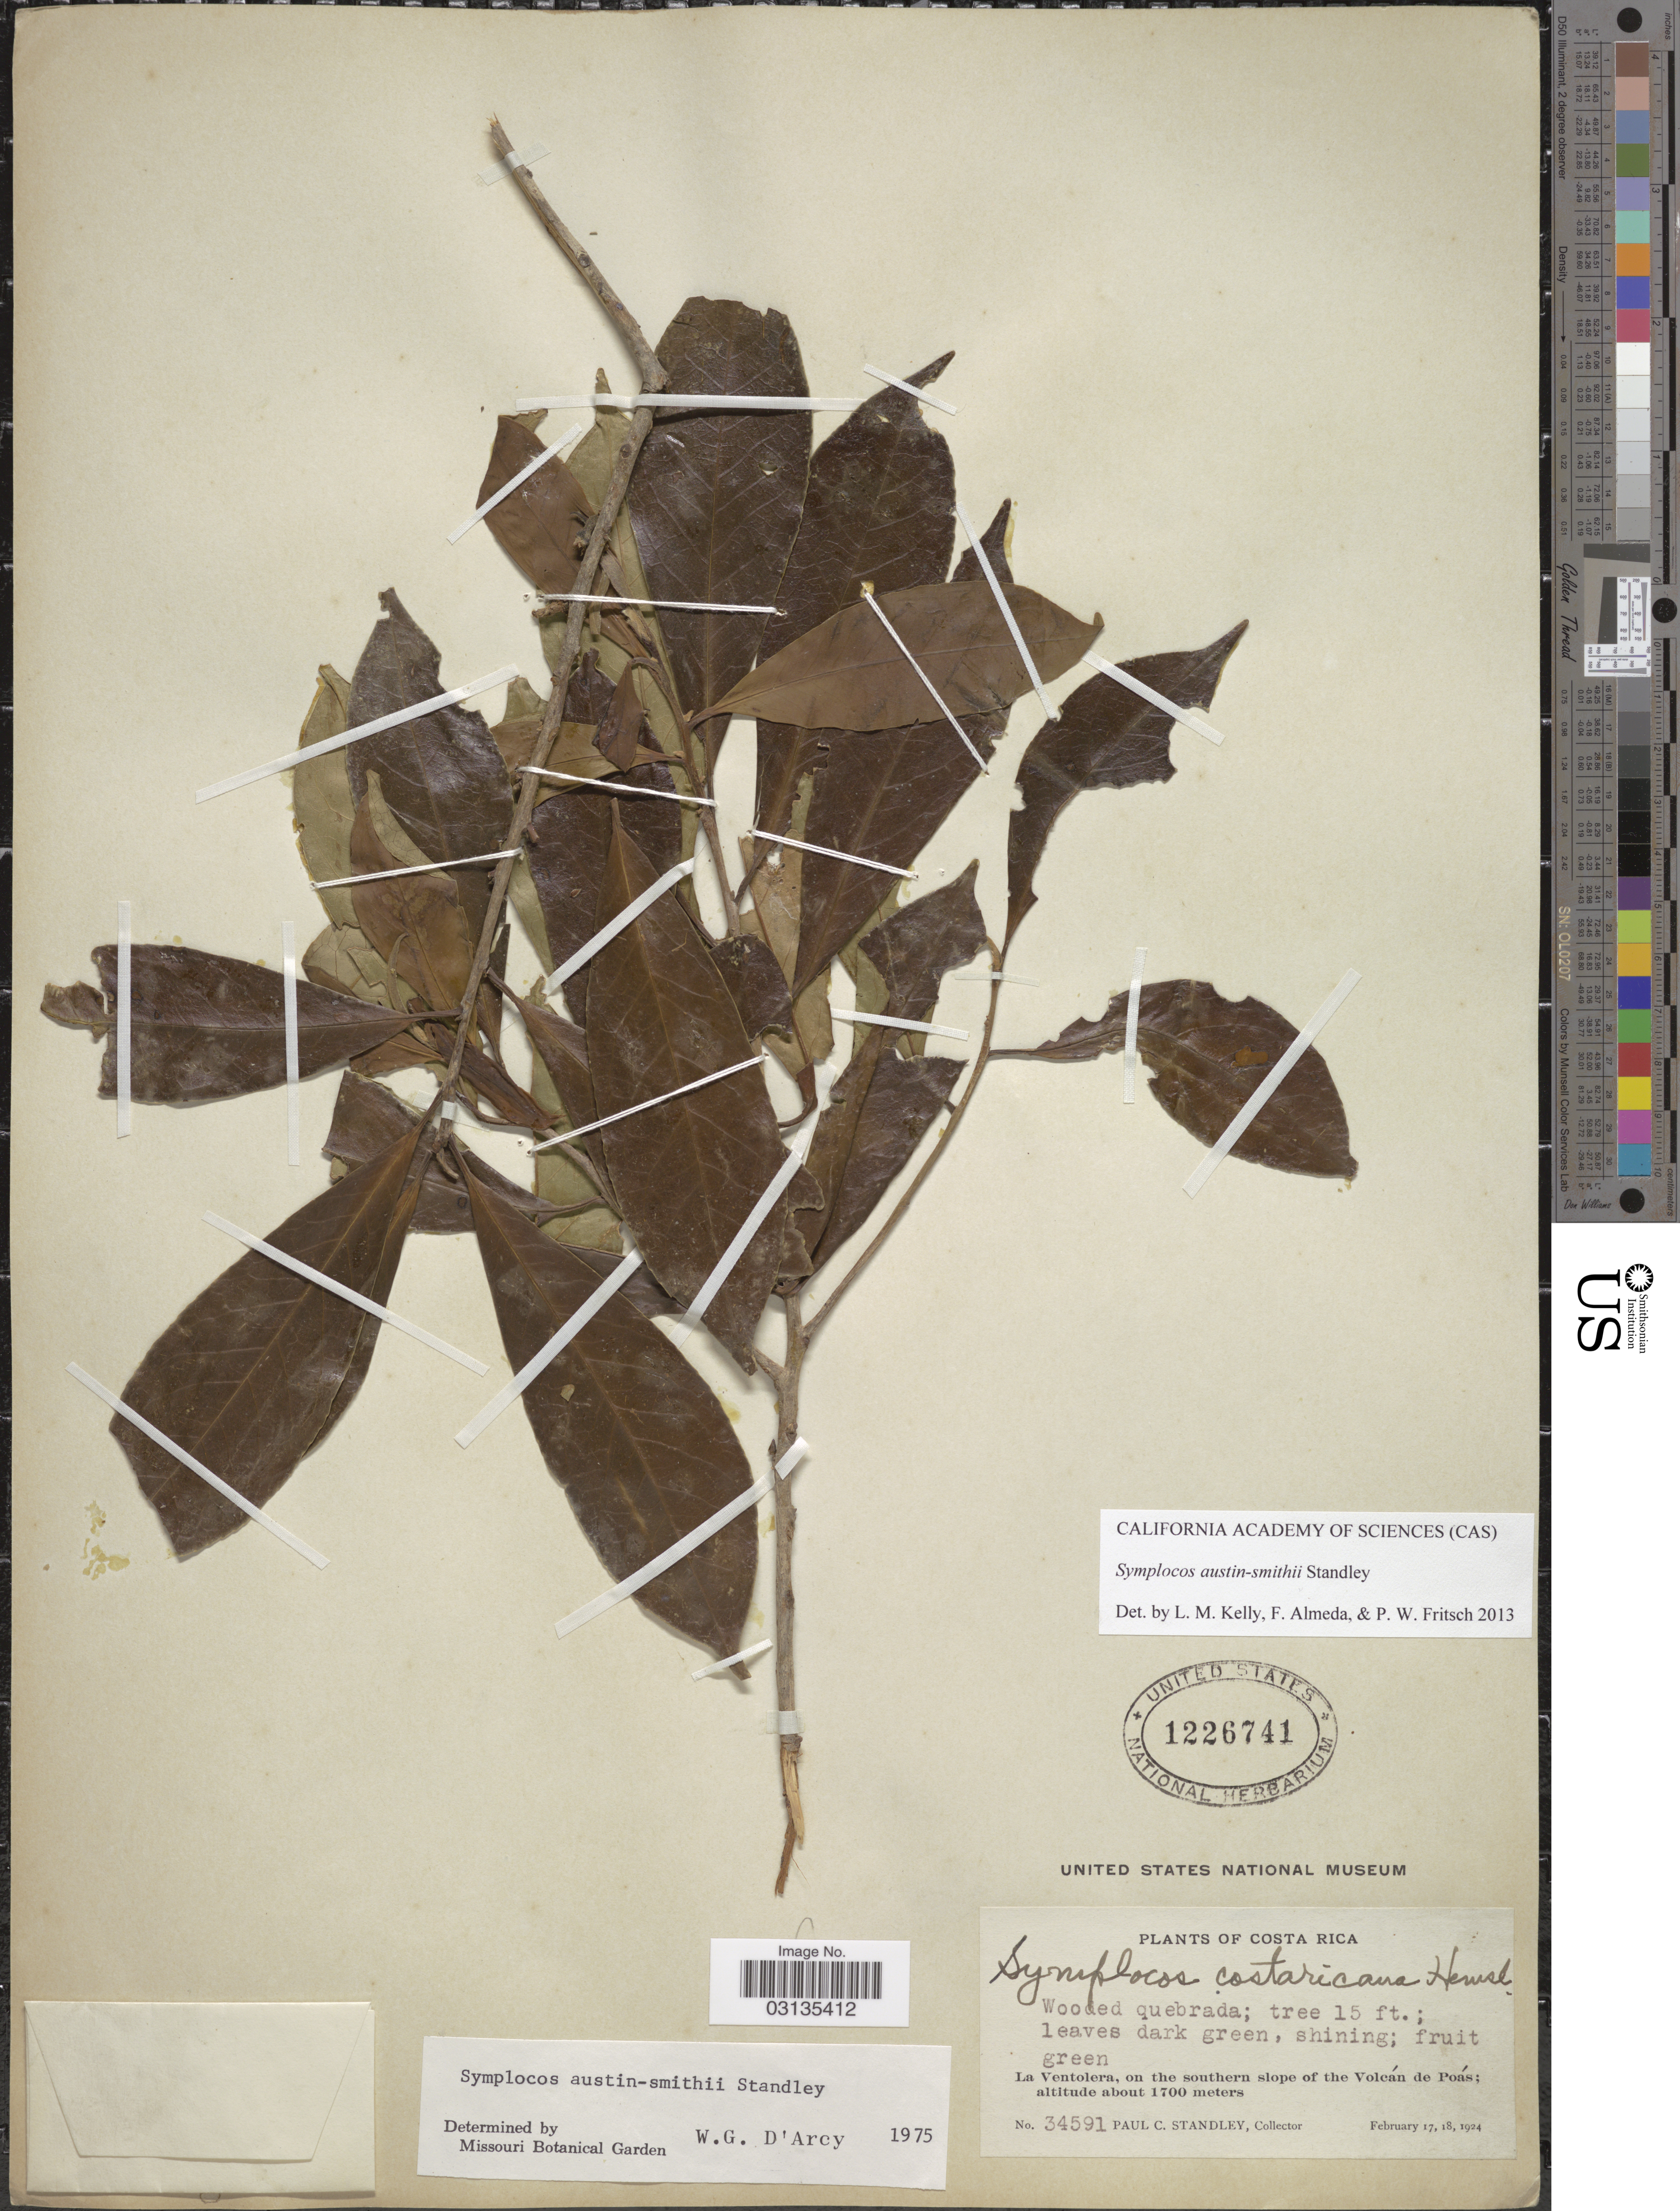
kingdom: Plantae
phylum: Tracheophyta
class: Magnoliopsida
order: Ericales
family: Symplocaceae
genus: Symplocos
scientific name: Symplocos austin-smithii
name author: Standl.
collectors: P. C. Standley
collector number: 34591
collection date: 1924-02-17/1924-02-18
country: Costa Rica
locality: La Ventolera, on the southern slope of the Volcán de Poás.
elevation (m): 1700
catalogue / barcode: US 1226741